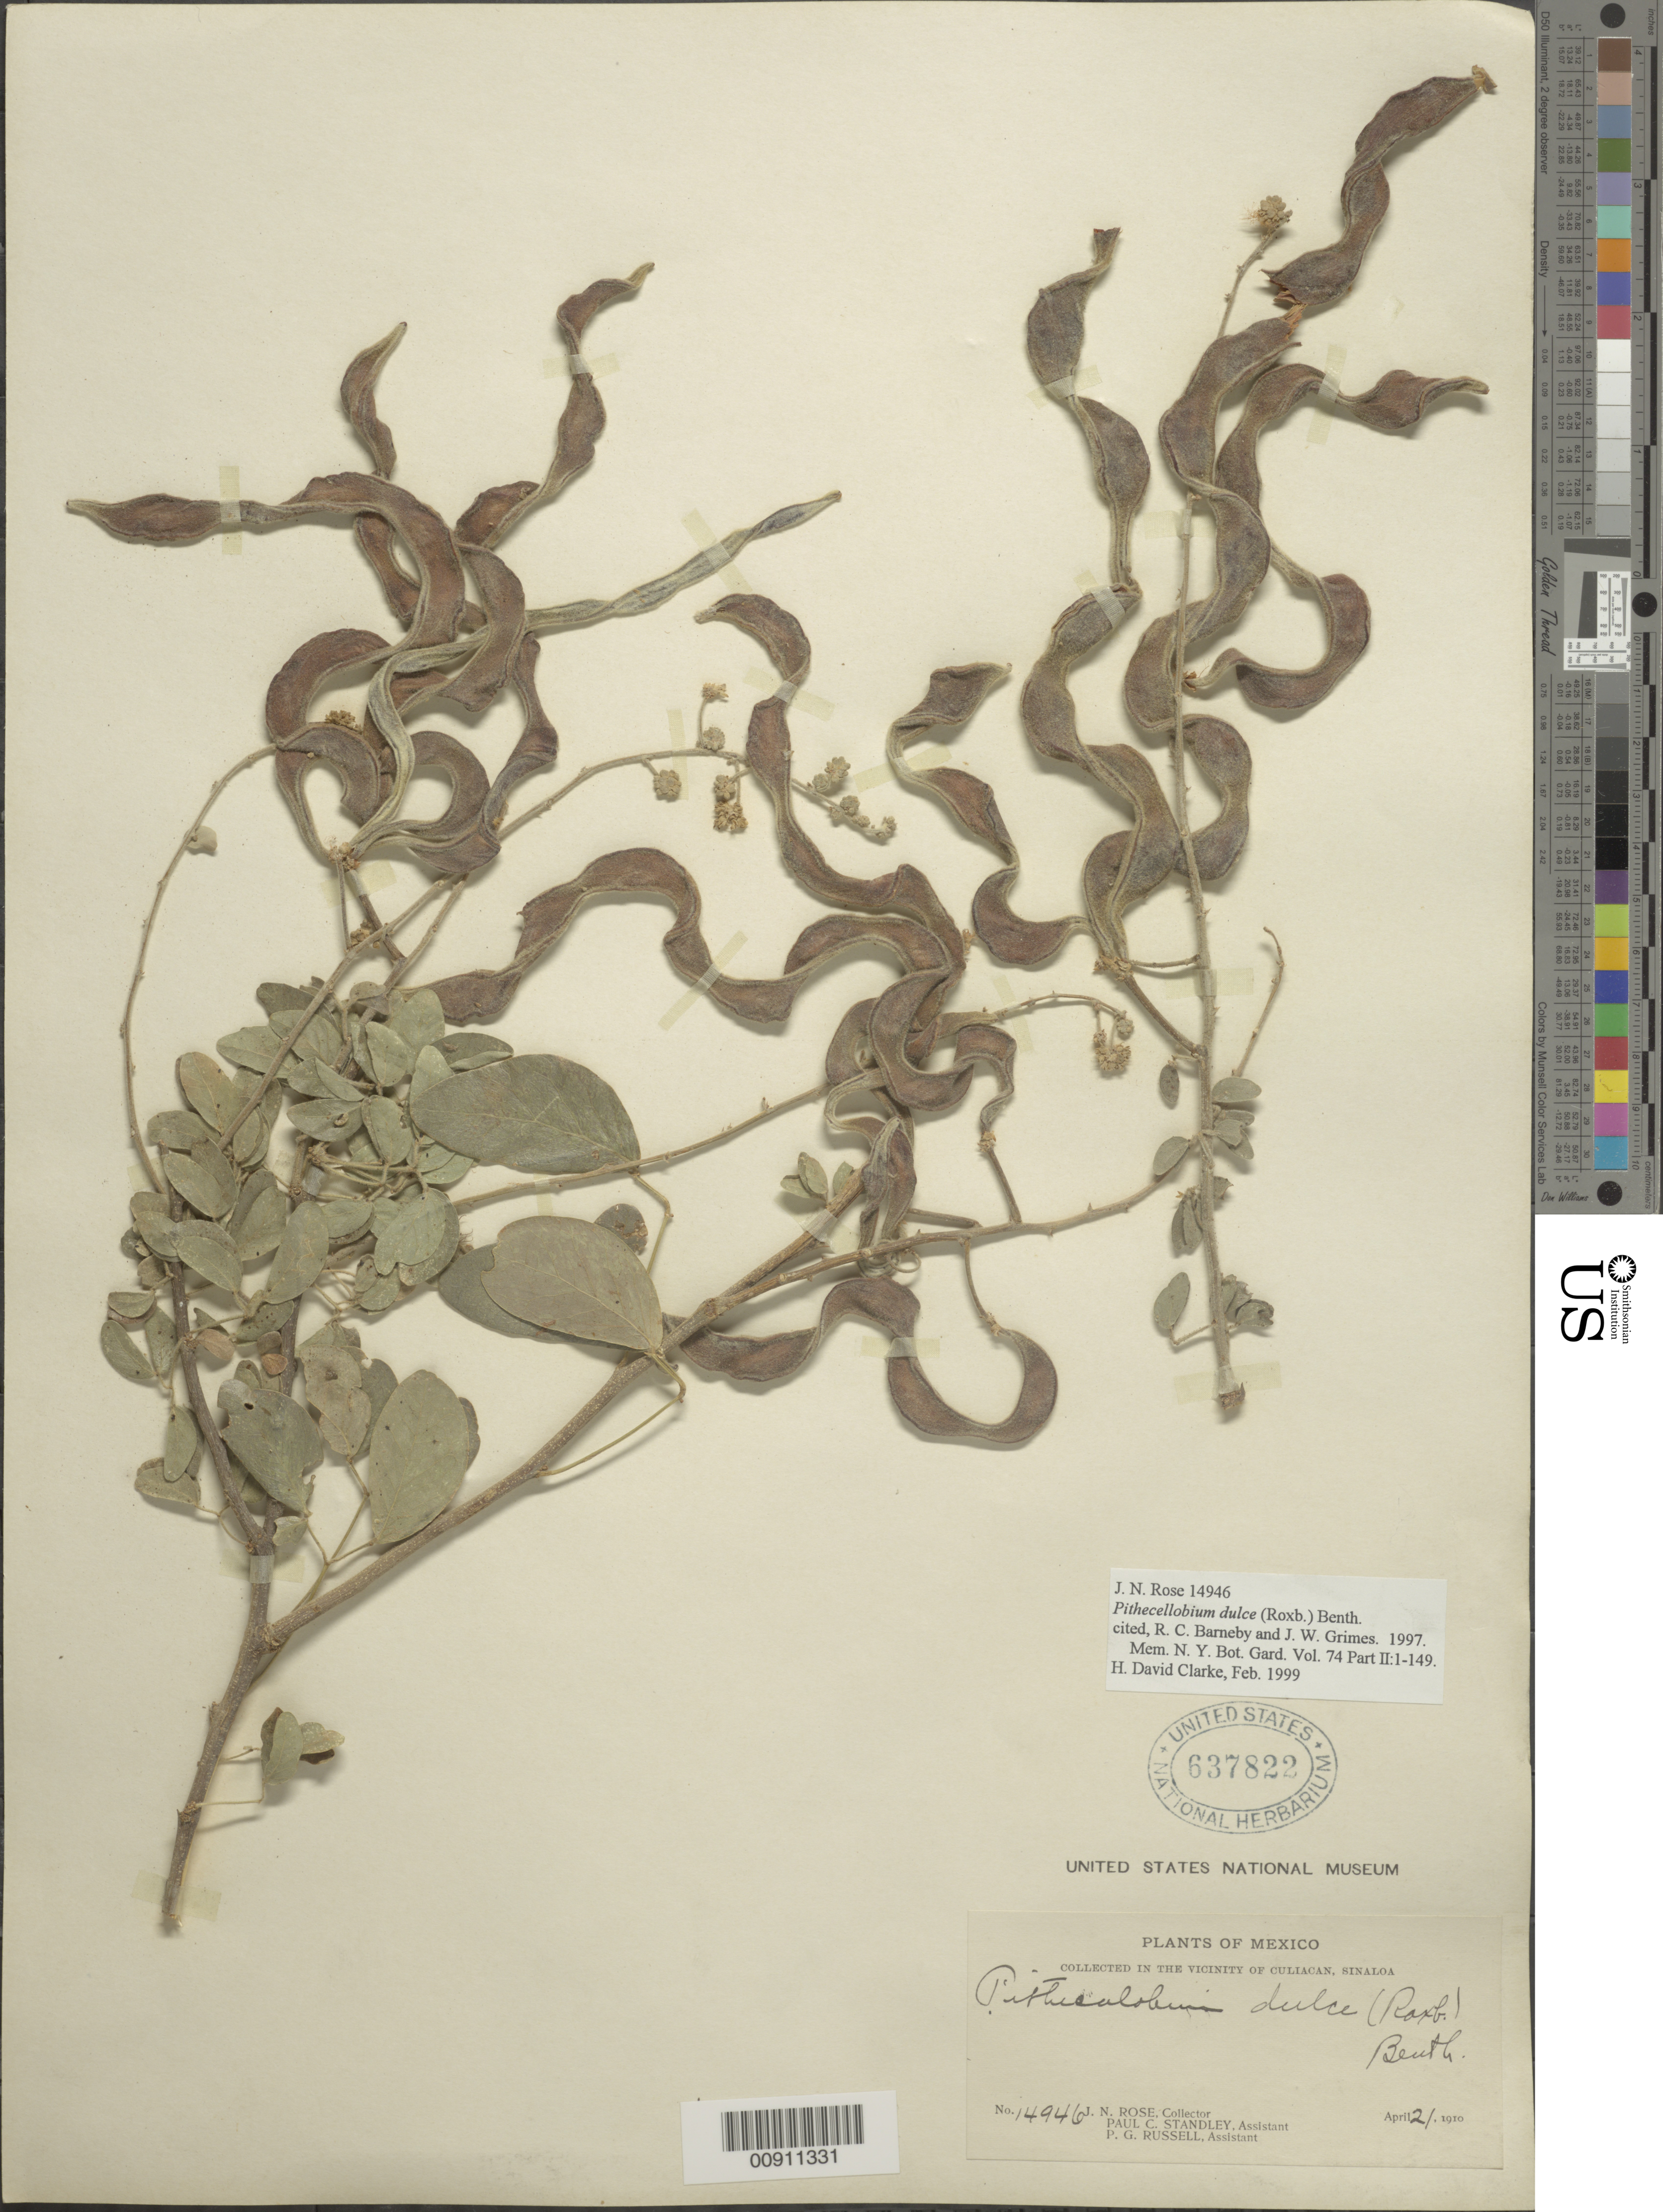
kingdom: Plantae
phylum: Tracheophyta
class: Magnoliopsida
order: Fabales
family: Fabaceae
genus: Pithecellobium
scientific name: Pithecellobium dulce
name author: (Roxb.) Benth.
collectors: J. N. Rose, P. C. Standley & P. G. Russell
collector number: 14946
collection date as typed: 21 Apr 1910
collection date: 1910-04-21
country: Mexico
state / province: Sinaloa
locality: In the vicinity of Culiacan, Sinaloa.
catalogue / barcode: US 637822